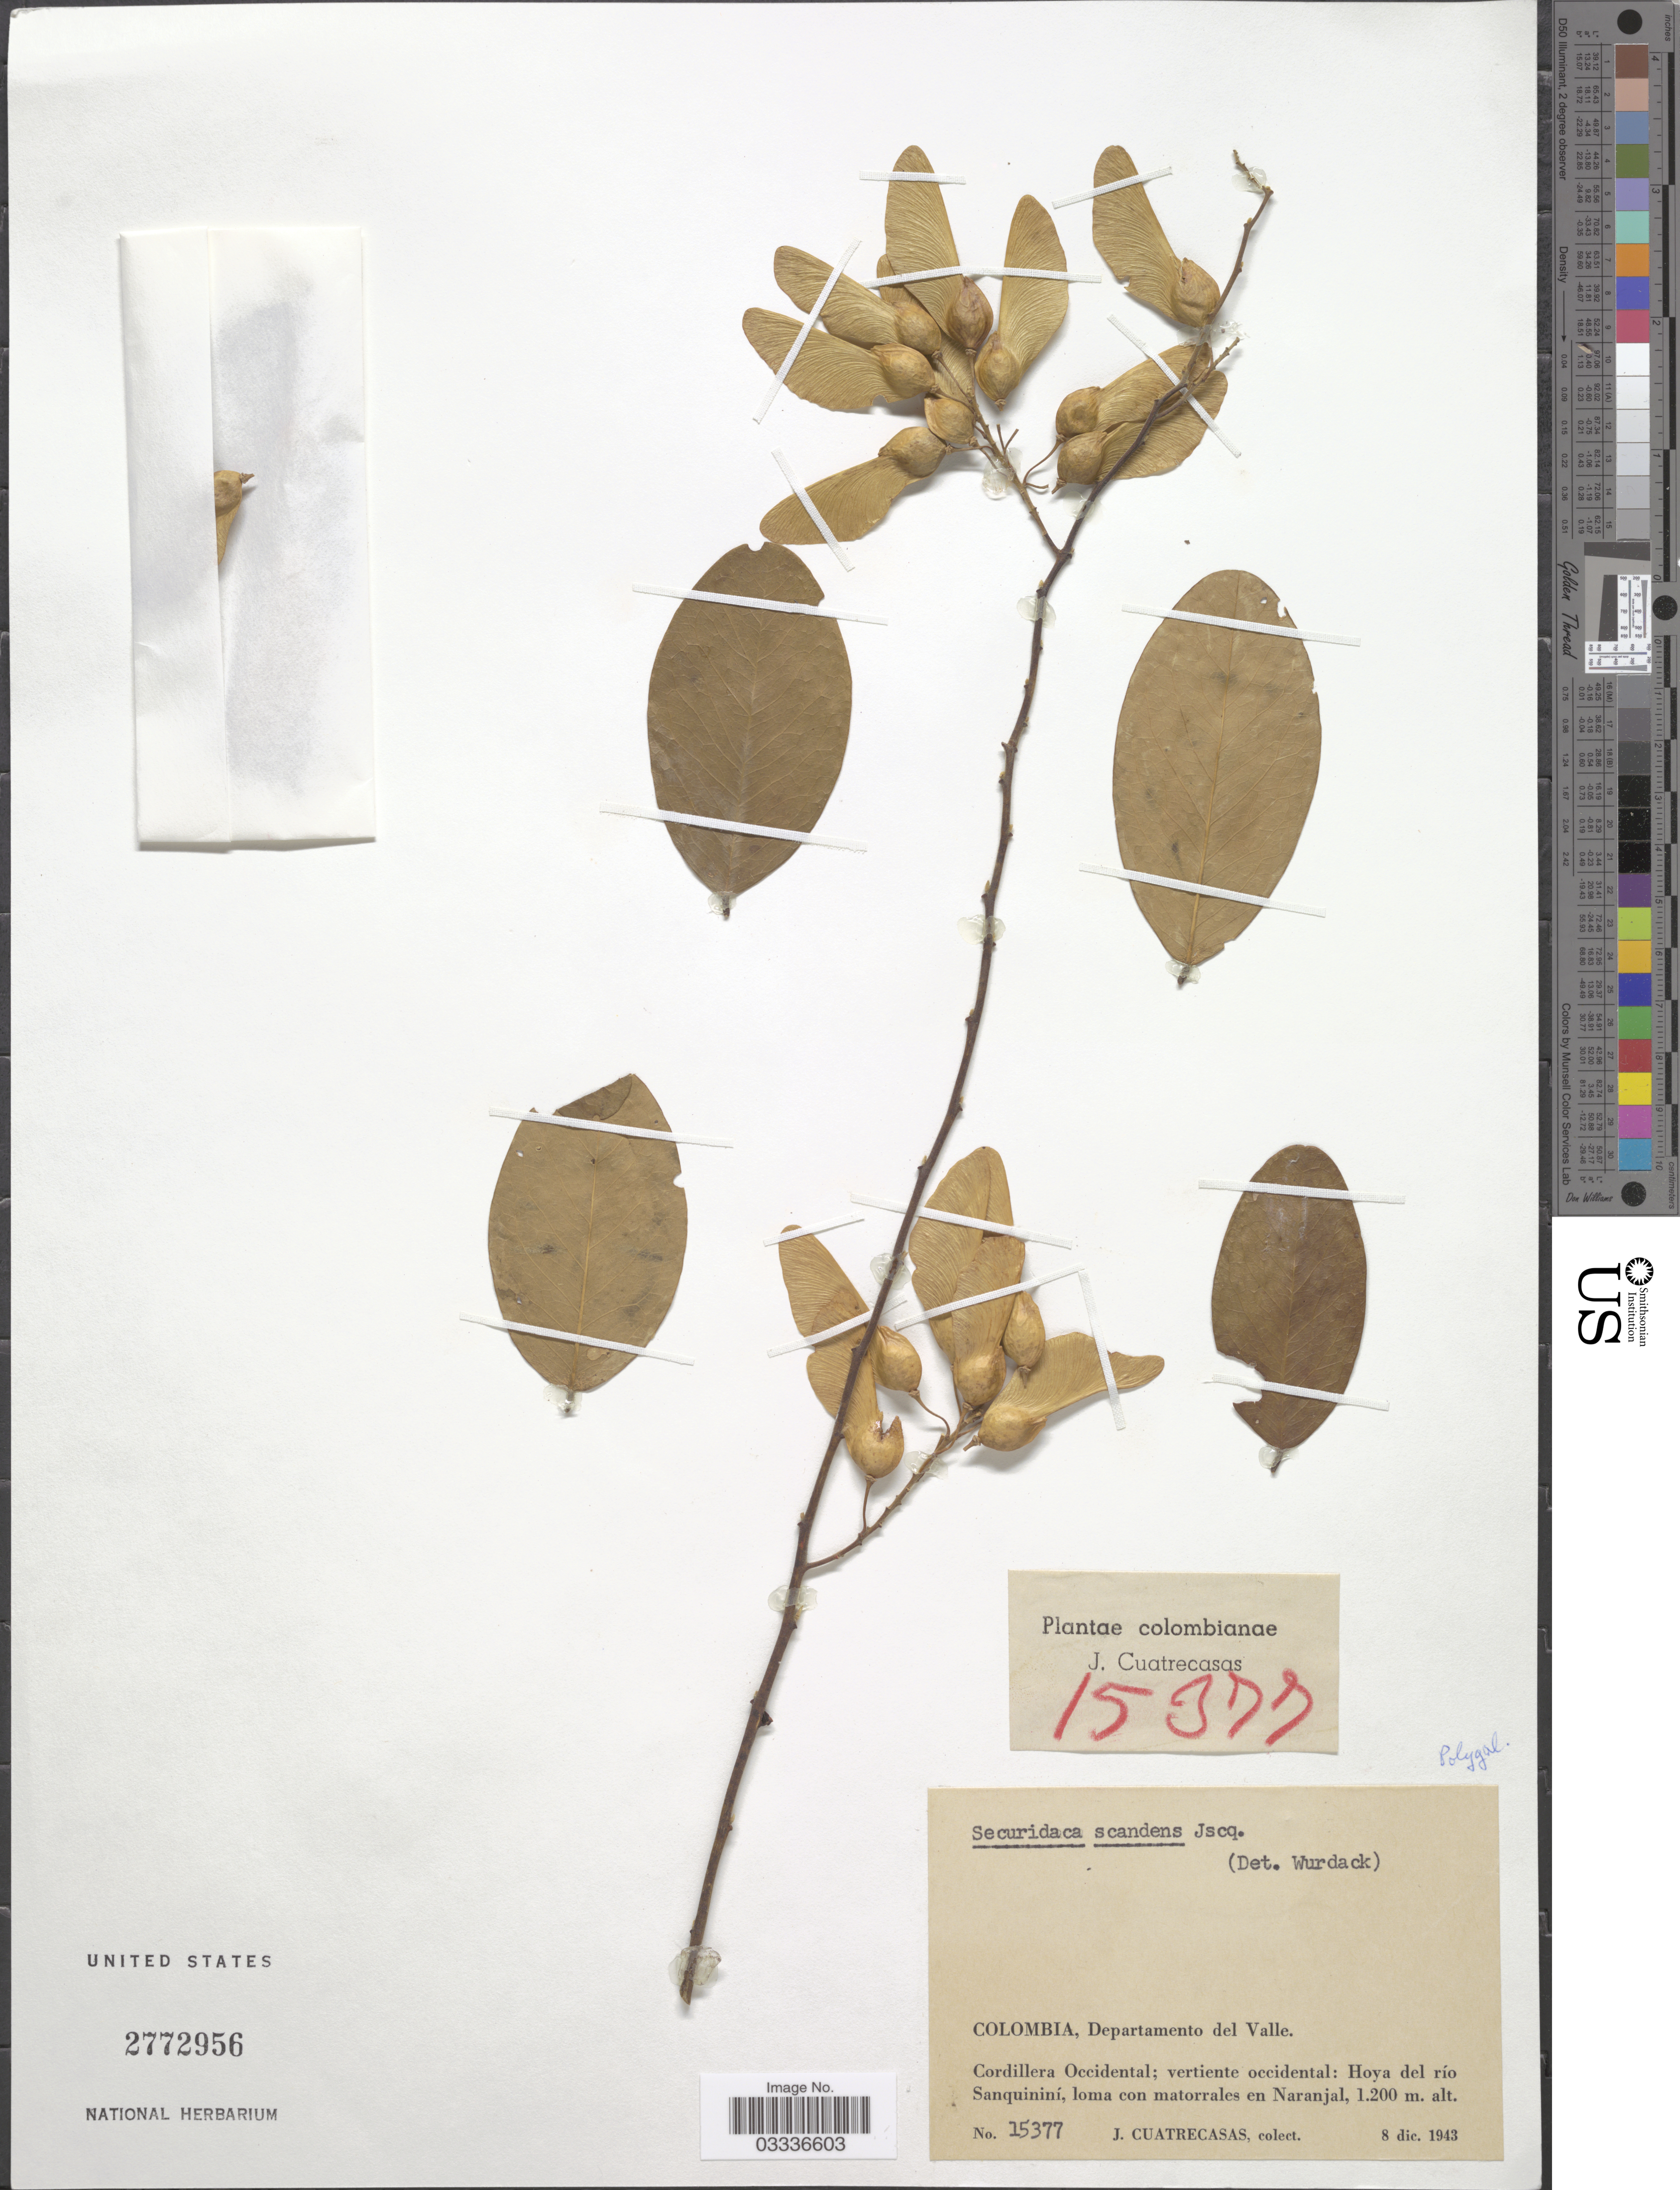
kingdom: Plantae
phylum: Tracheophyta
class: Magnoliopsida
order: Fabales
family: Polygalaceae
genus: Securidaca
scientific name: Securidaca scandens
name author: Jacq.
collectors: J. Cuatrecasas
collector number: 15377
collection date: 1943-12-08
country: Colombia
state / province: Valle del Cauca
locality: Departamento del Valle. Cordillera Occidental; vertiente occidental: Hoya del río Sanquininí, loma con matorrales en Naranjal.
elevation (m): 1200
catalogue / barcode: US 2772956